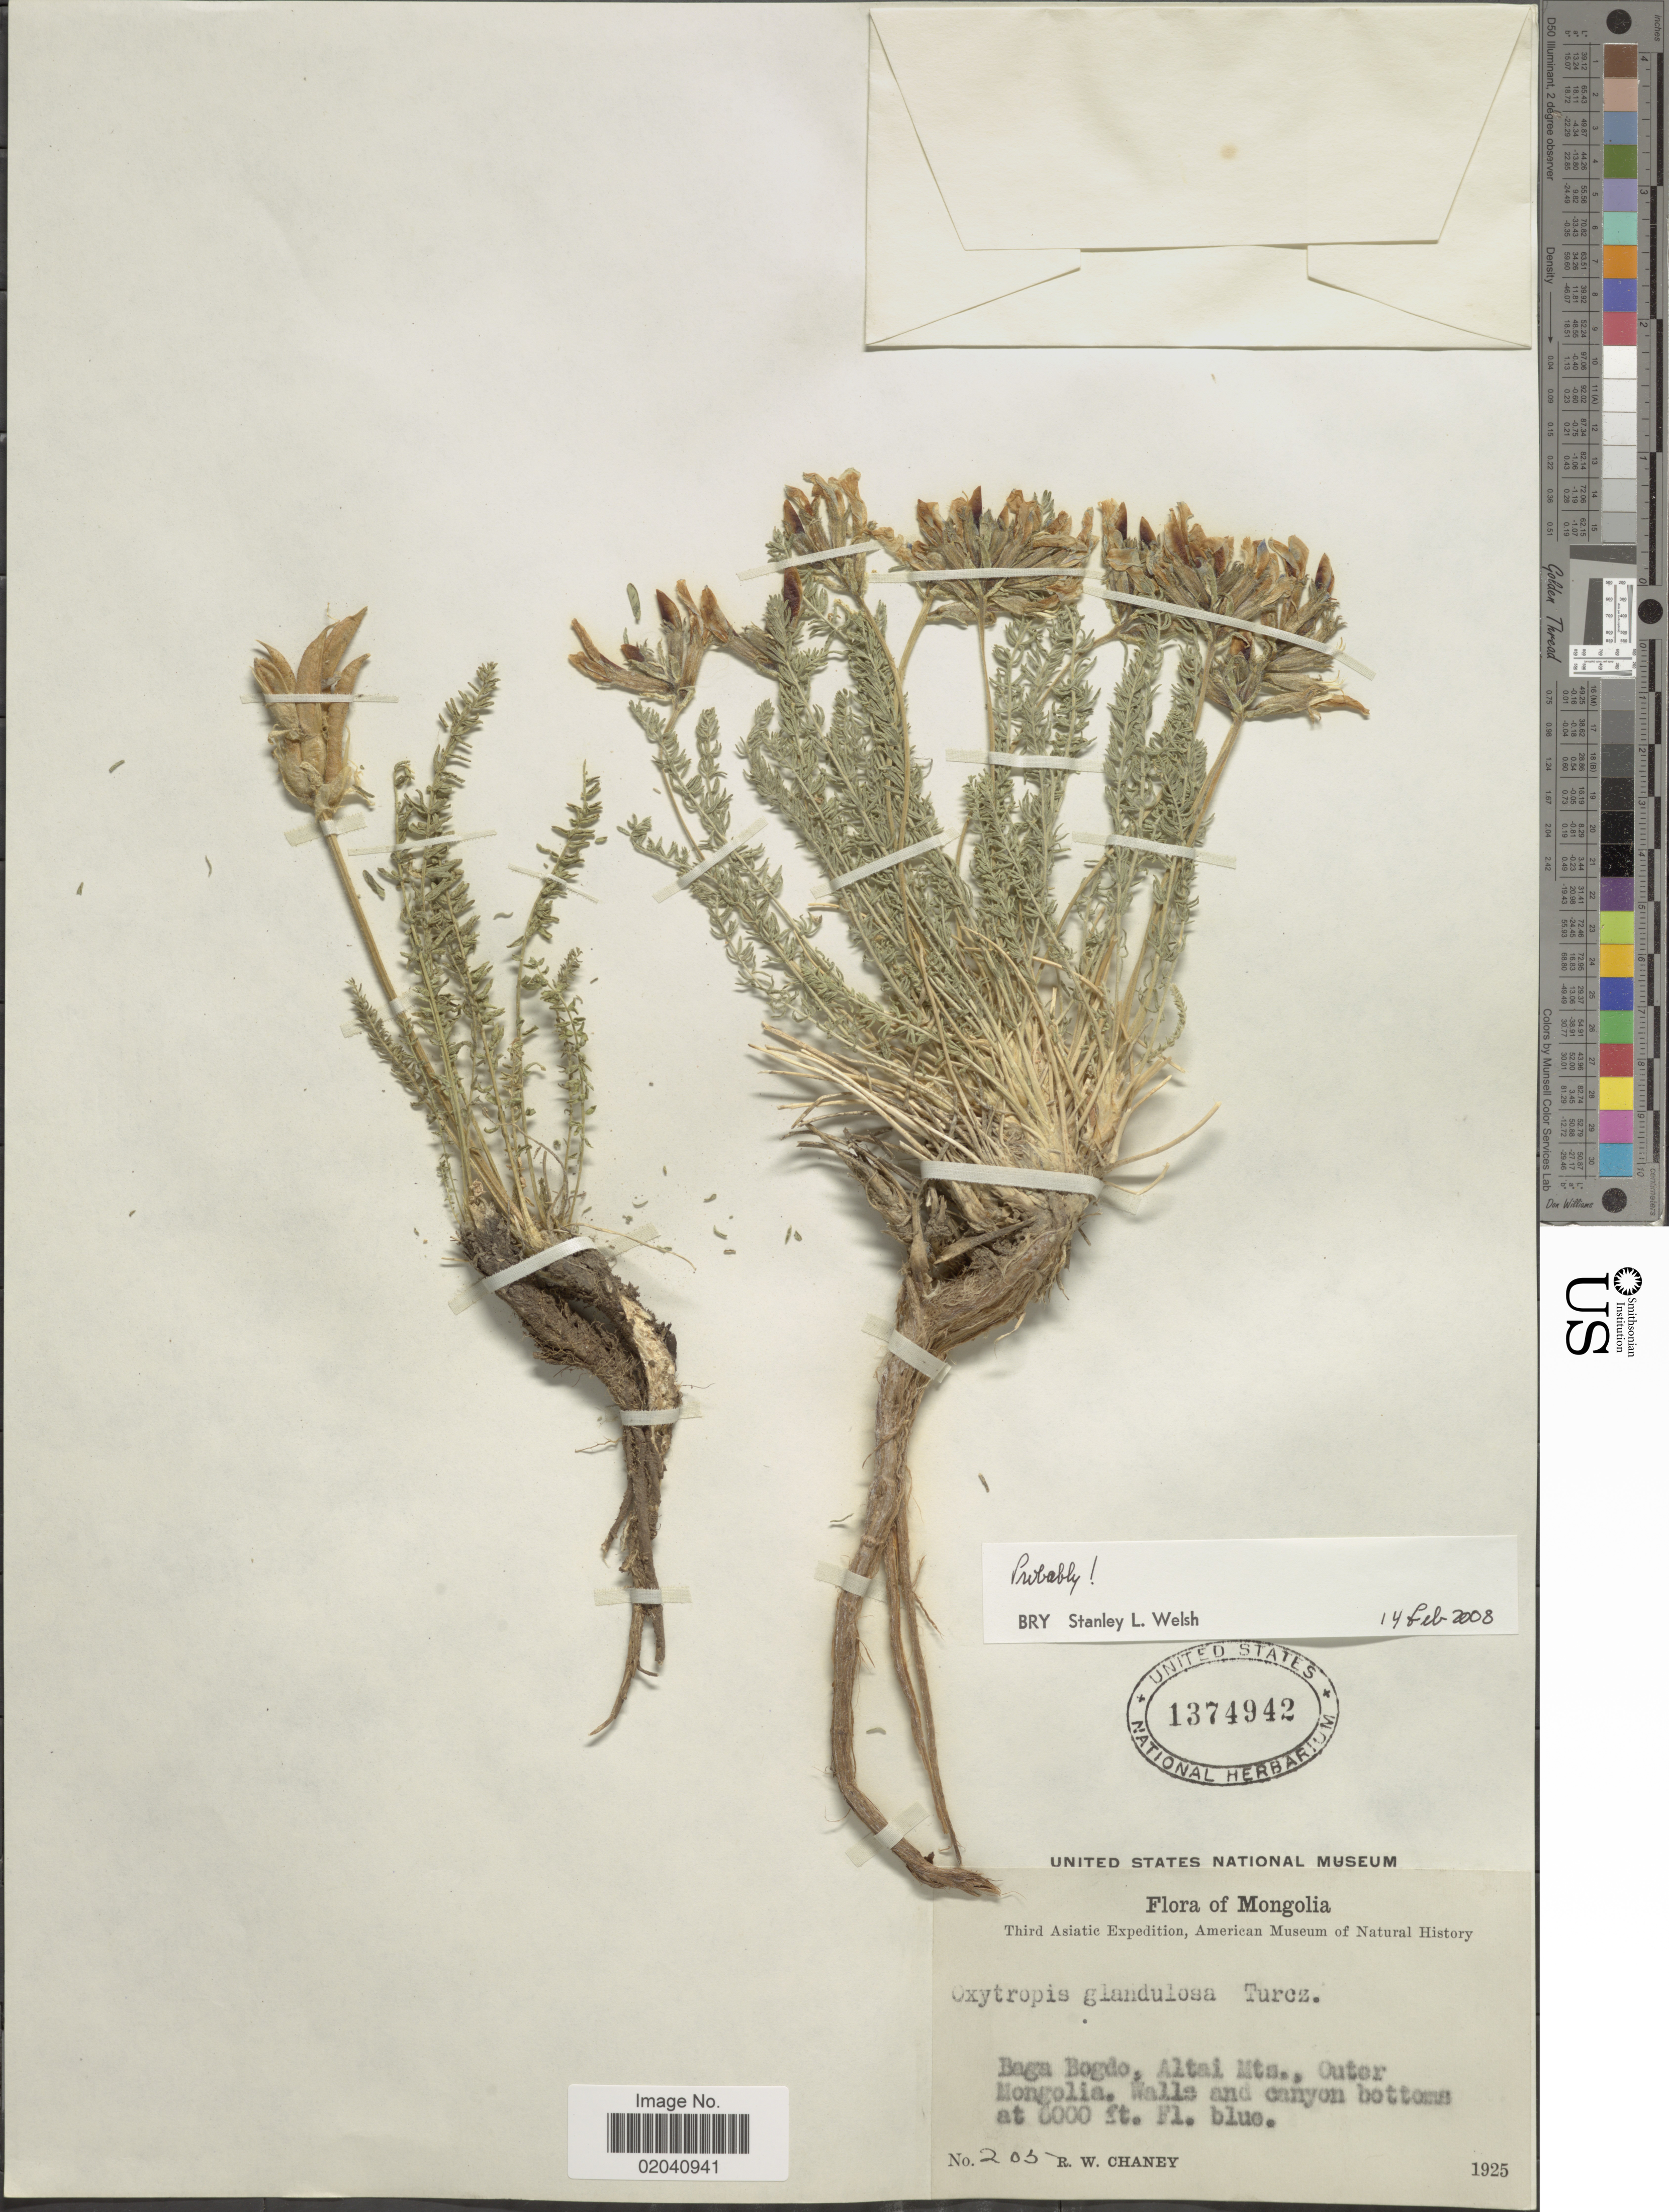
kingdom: Plantae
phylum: Tracheophyta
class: Magnoliopsida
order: Fabales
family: Fabaceae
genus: Oxytropis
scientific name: Oxytropis glandulosa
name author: Turcz.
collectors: R. Chaney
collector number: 205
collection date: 1925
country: China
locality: Mongolia, Baga Bogdo, Altai Mts., Outer Mongolia, walls and canyon bottoms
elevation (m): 1829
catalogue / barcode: US 1374942